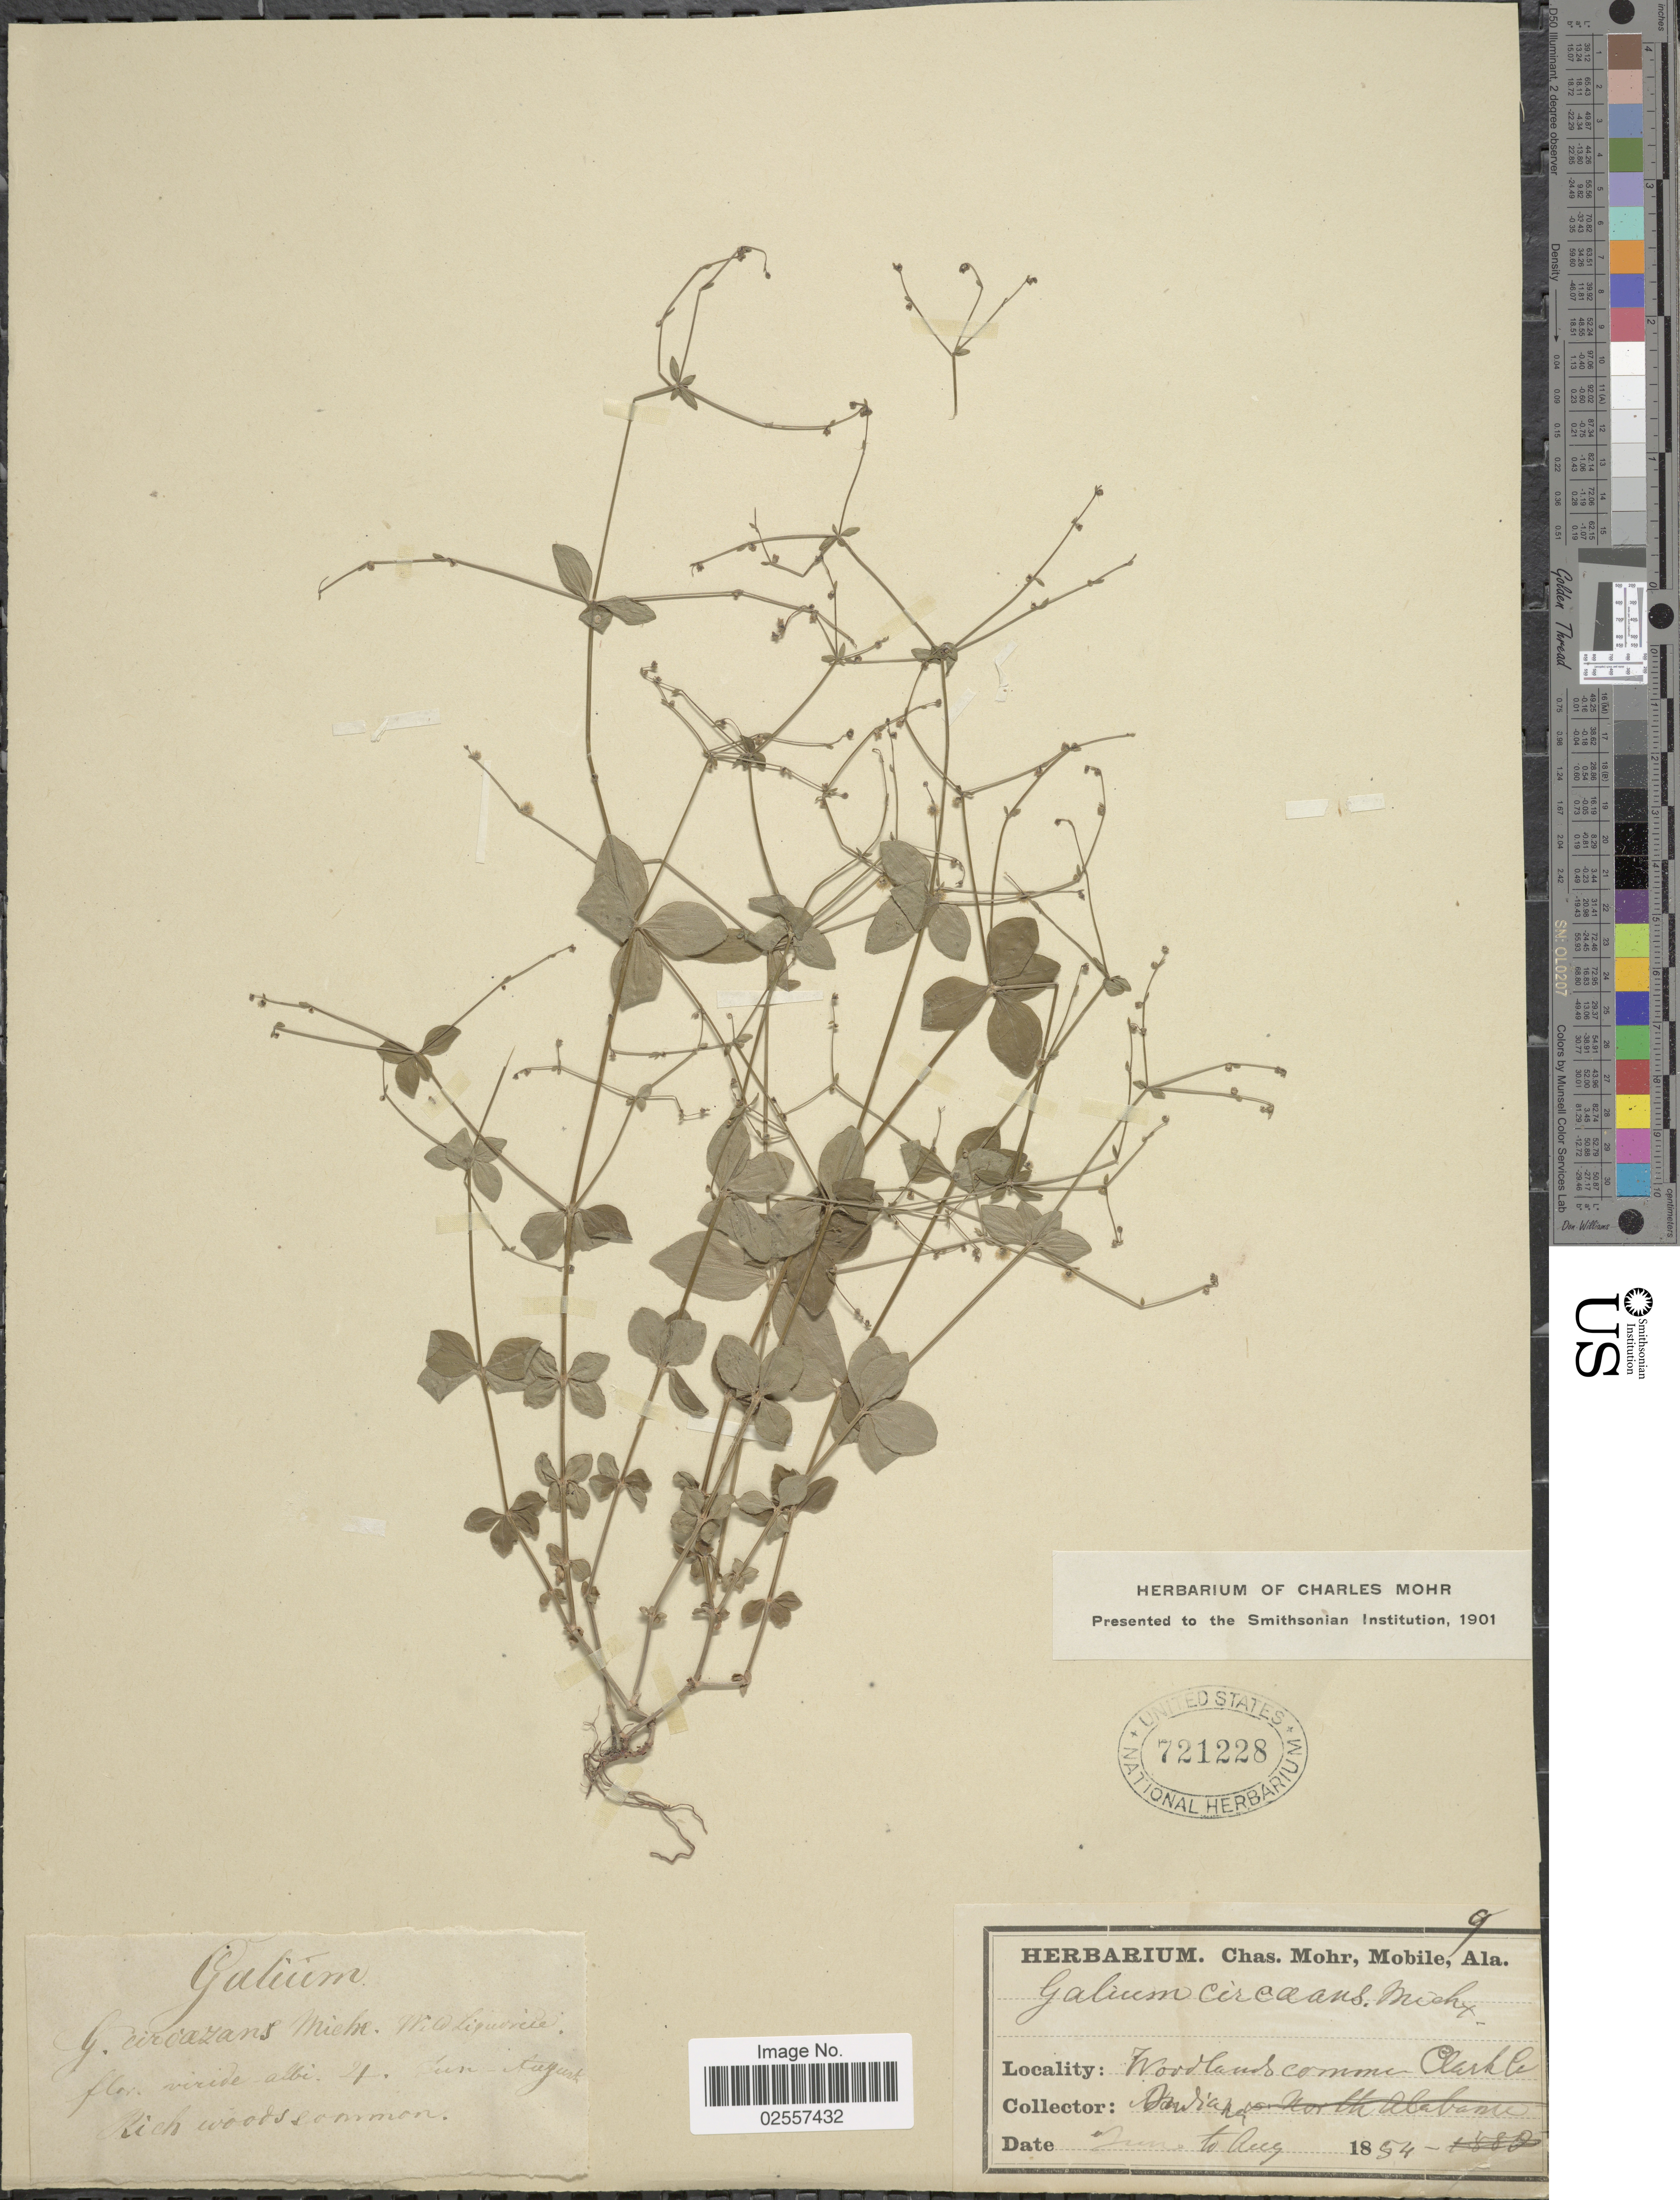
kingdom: Plantae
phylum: Tracheophyta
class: Magnoliopsida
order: Gentianales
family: Rubiaceae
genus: Galium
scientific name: Galium circaezans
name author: Michx.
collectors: ex herb. C. Mohr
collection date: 1854-06/1854-08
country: United States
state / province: Alabama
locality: Clark [Clarke?] Co.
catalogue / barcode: US 721228